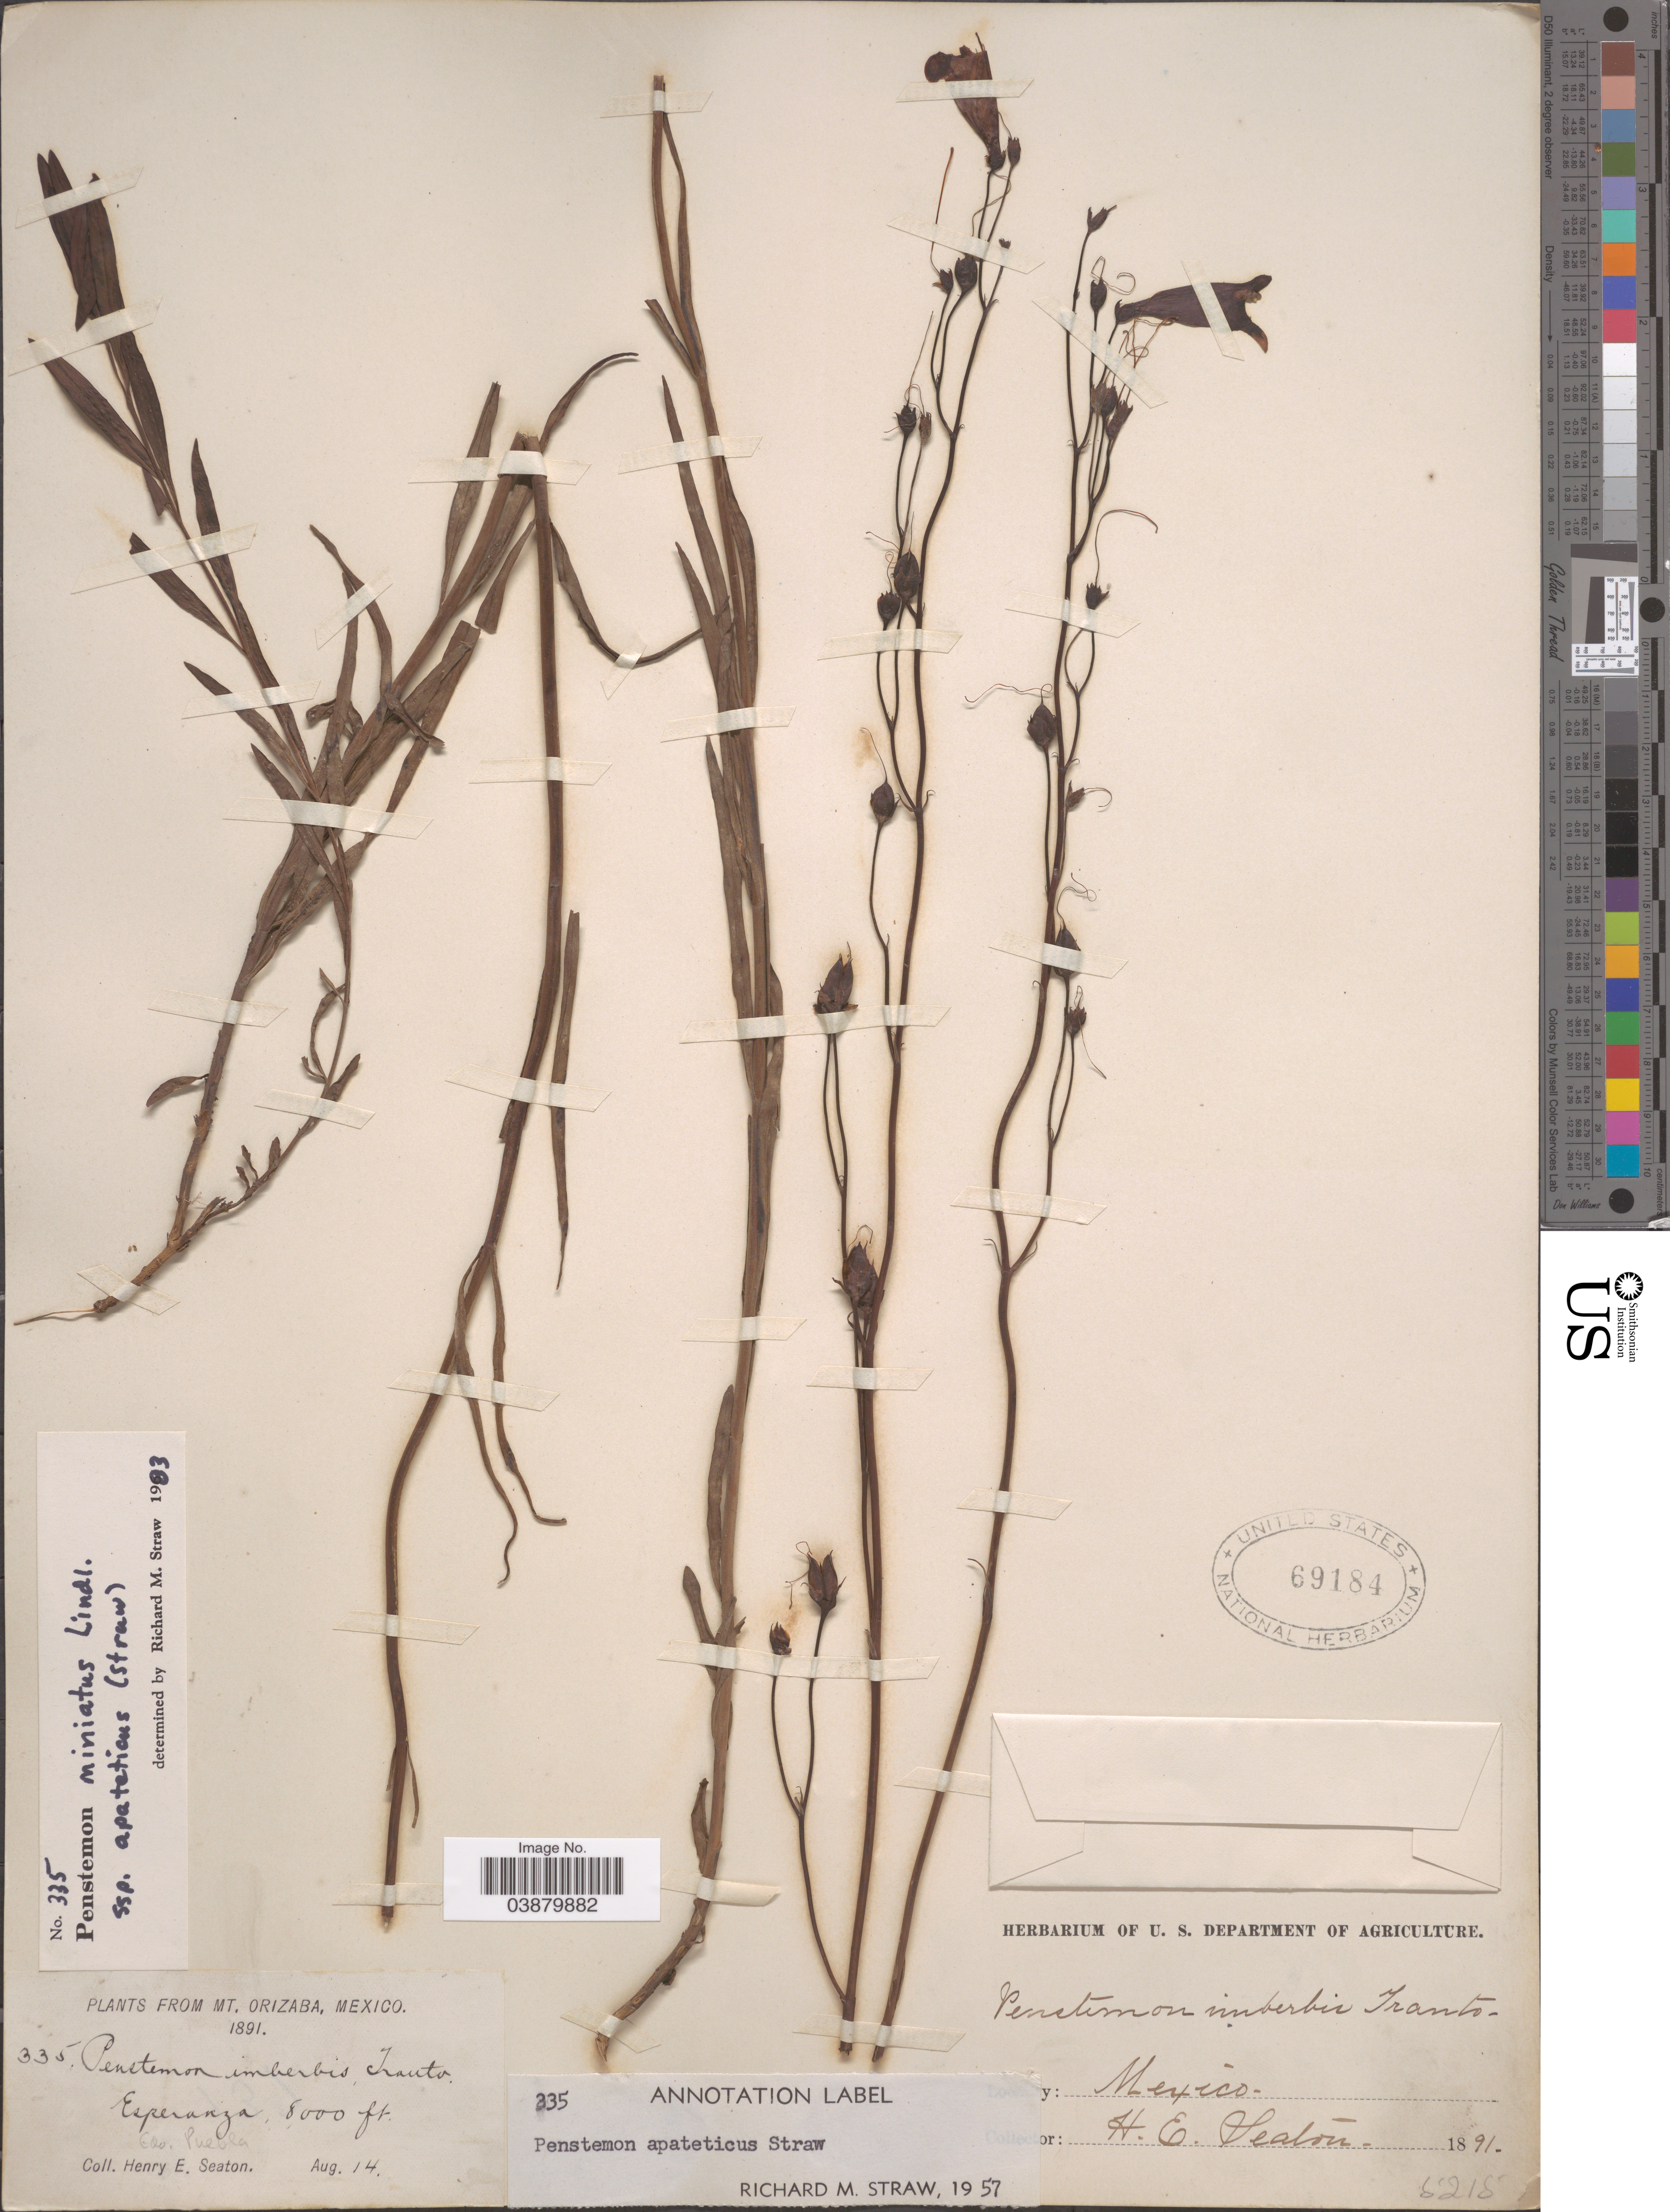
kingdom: Plantae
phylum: Tracheophyta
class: Magnoliopsida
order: Lamiales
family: Plantaginaceae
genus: Penstemon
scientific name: Penstemon miniatus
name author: Lindl.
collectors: H. E. Seaton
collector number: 335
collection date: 1891-08-14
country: Mexico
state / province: Puebla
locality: Mt. Orizaba. Esperanza.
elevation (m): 2438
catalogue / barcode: US 69184